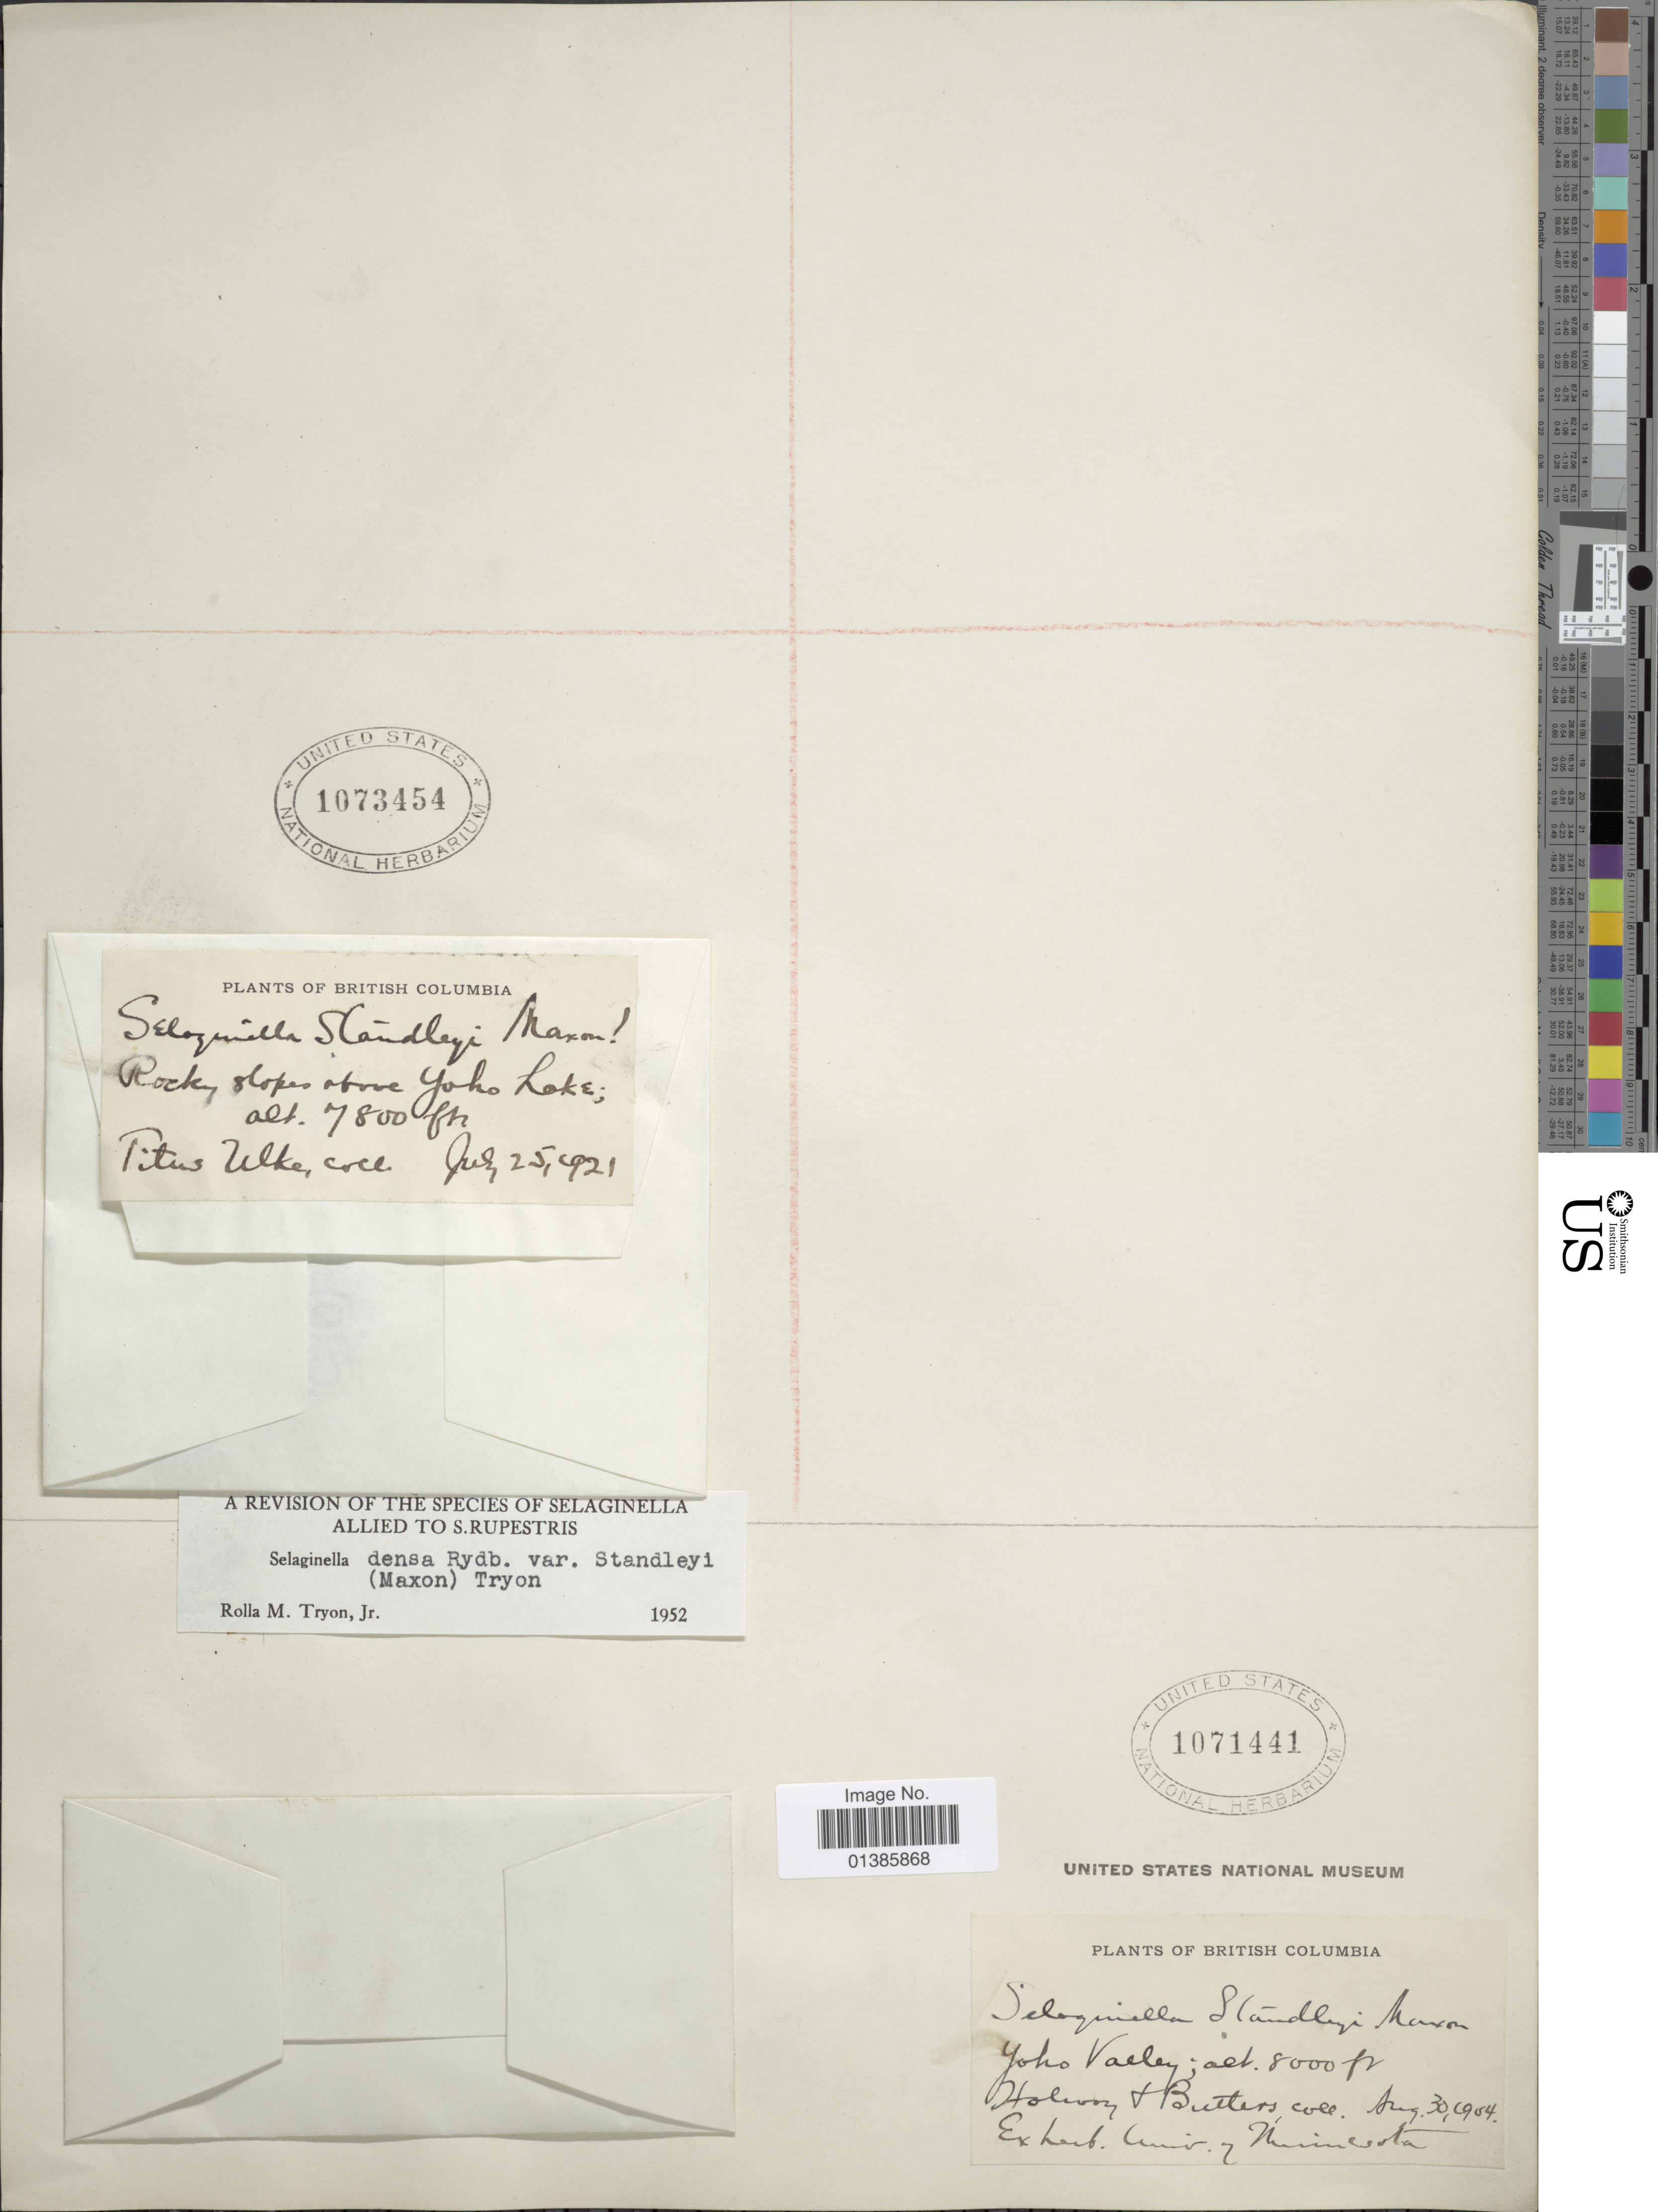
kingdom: Plantae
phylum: Tracheophyta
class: Lycopodiopsida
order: Selaginellales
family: Selaginellaceae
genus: Selaginella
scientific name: Selaginella densa var. standleyi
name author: (Maxon) R.M. Tryon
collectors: T. Ulke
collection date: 1921-07-25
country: Canada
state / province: British Columbia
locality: Rocky slopes above Yoho Lake.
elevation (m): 2377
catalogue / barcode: US 1073454-2